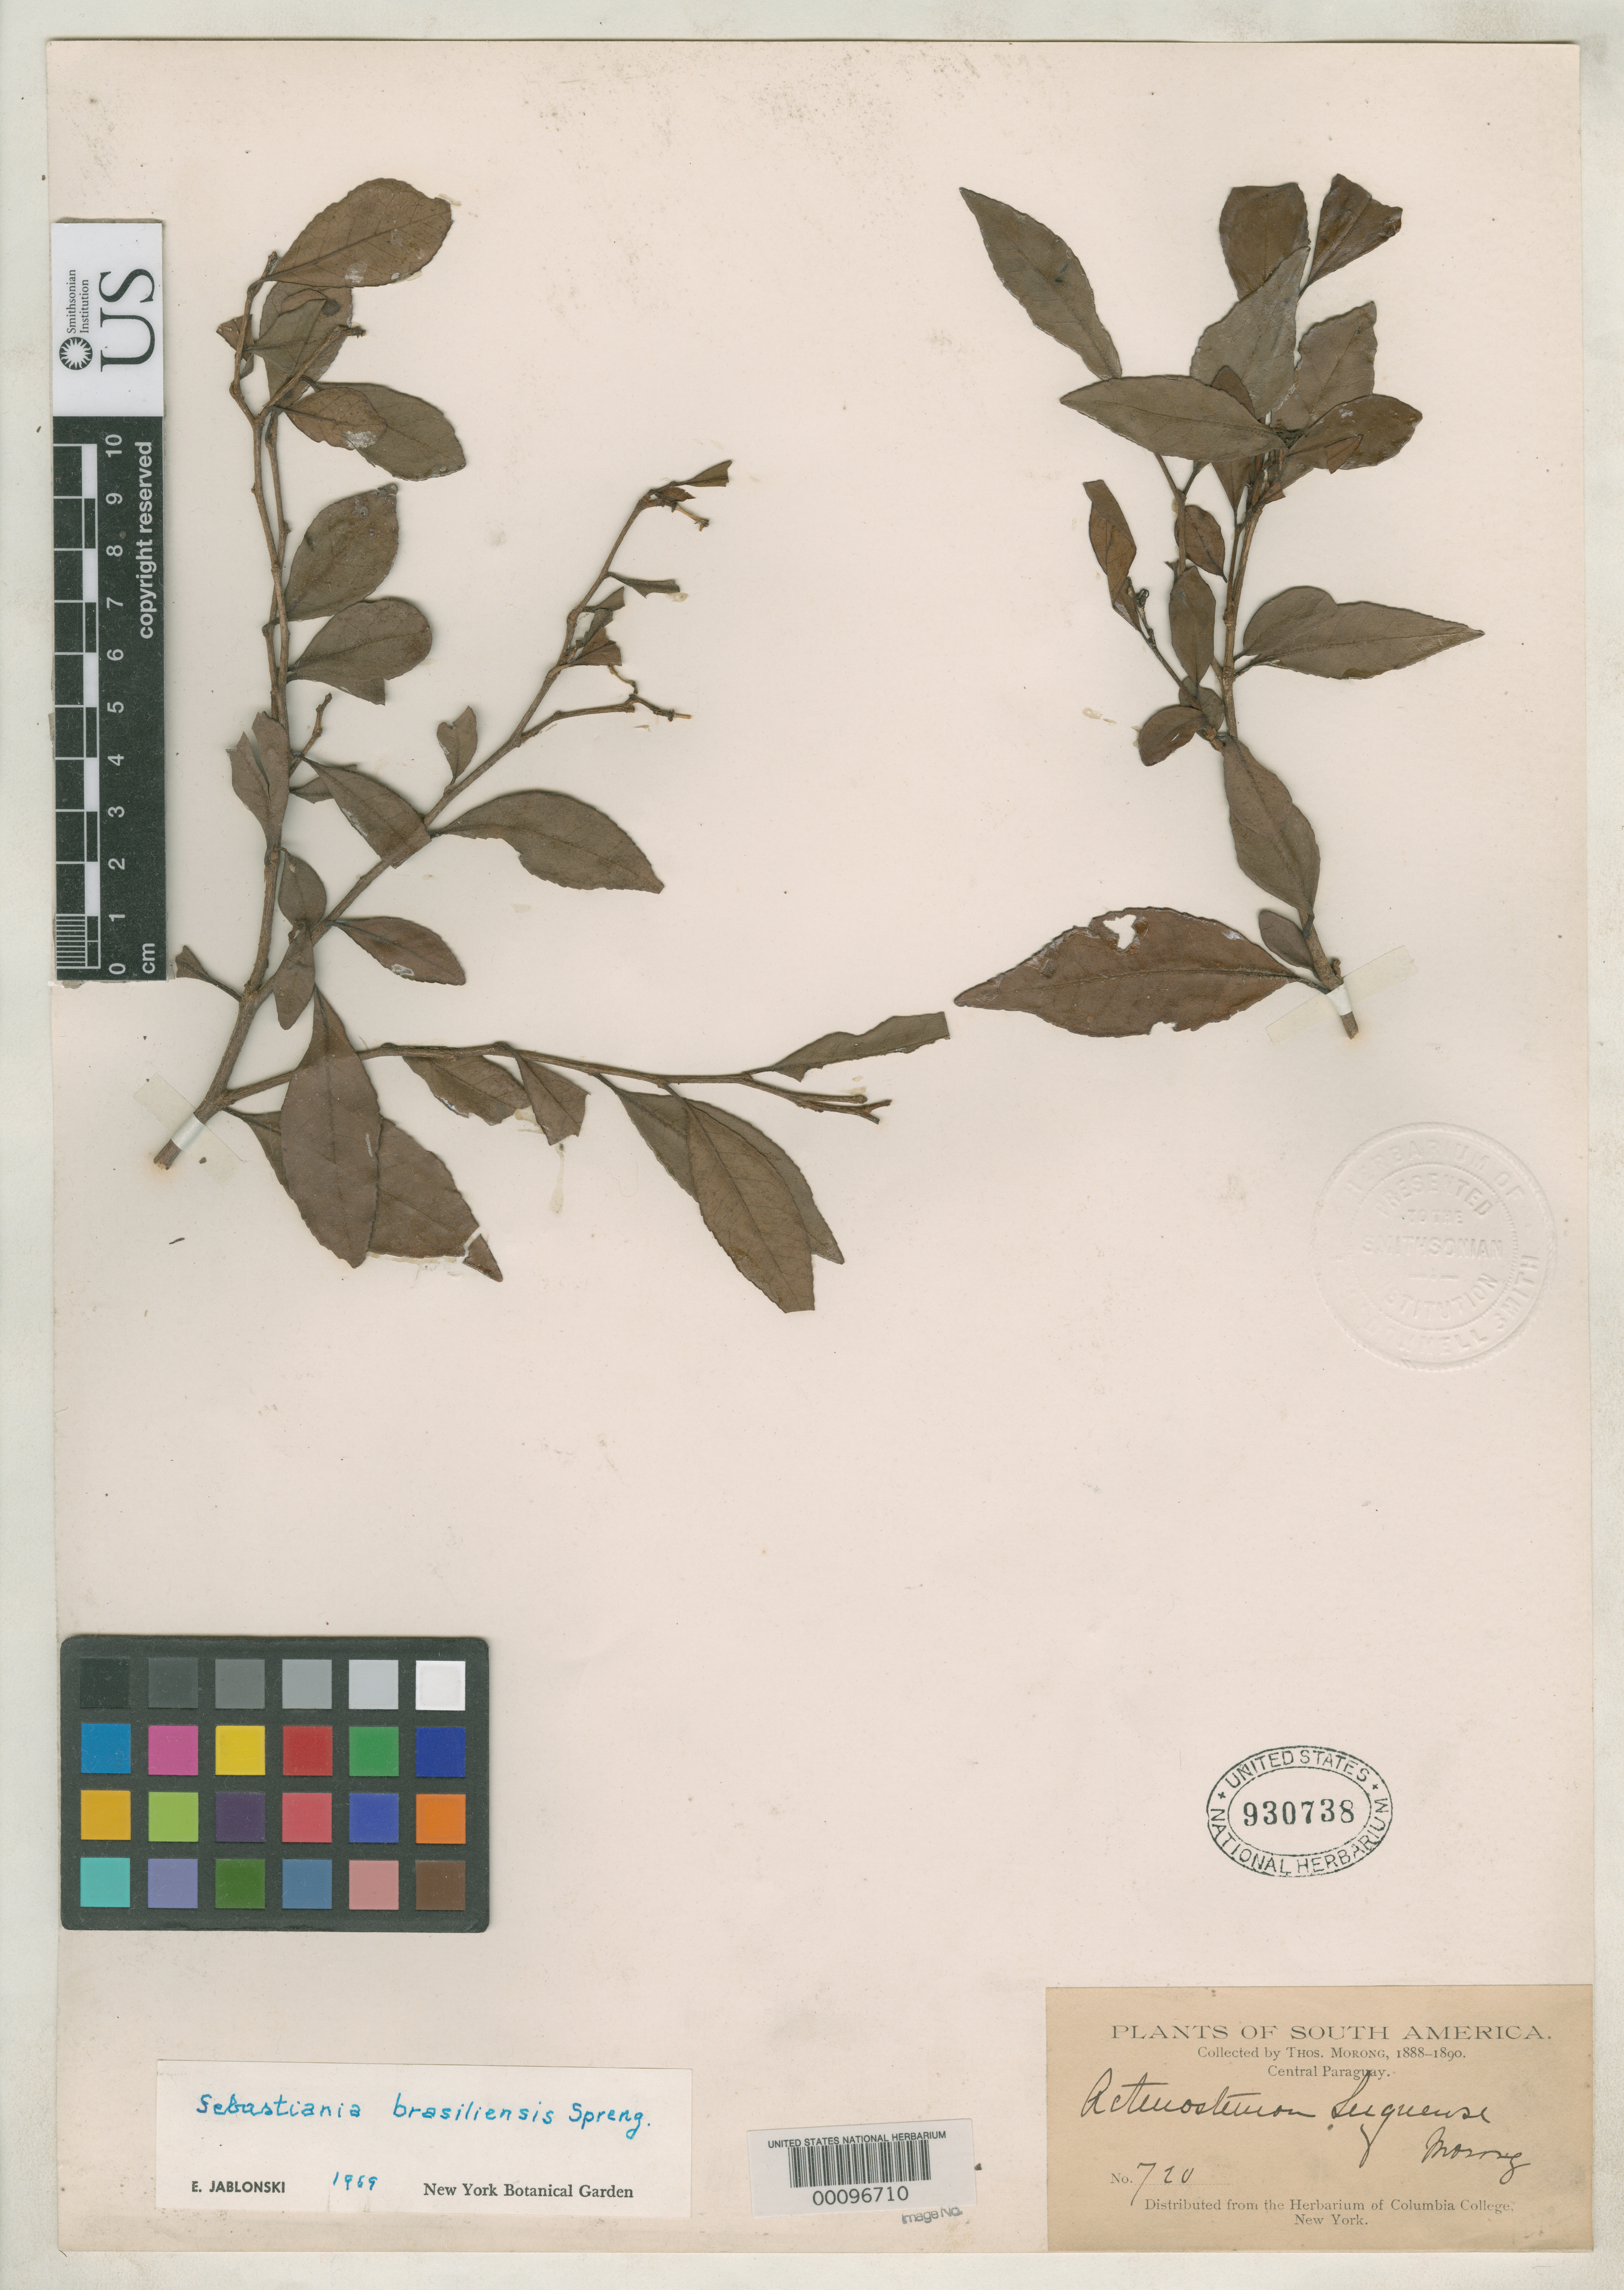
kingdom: Plantae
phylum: Tracheophyta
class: Magnoliopsida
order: Malpighiales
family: Euphorbiaceae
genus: Actinostemon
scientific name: Actinostemon luquense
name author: Morong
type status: Isotype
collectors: T. Morong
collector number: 720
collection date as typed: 1888 to -- --- 1890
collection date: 1888/1890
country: Paraguay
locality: Central Paraguay.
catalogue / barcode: US 930738